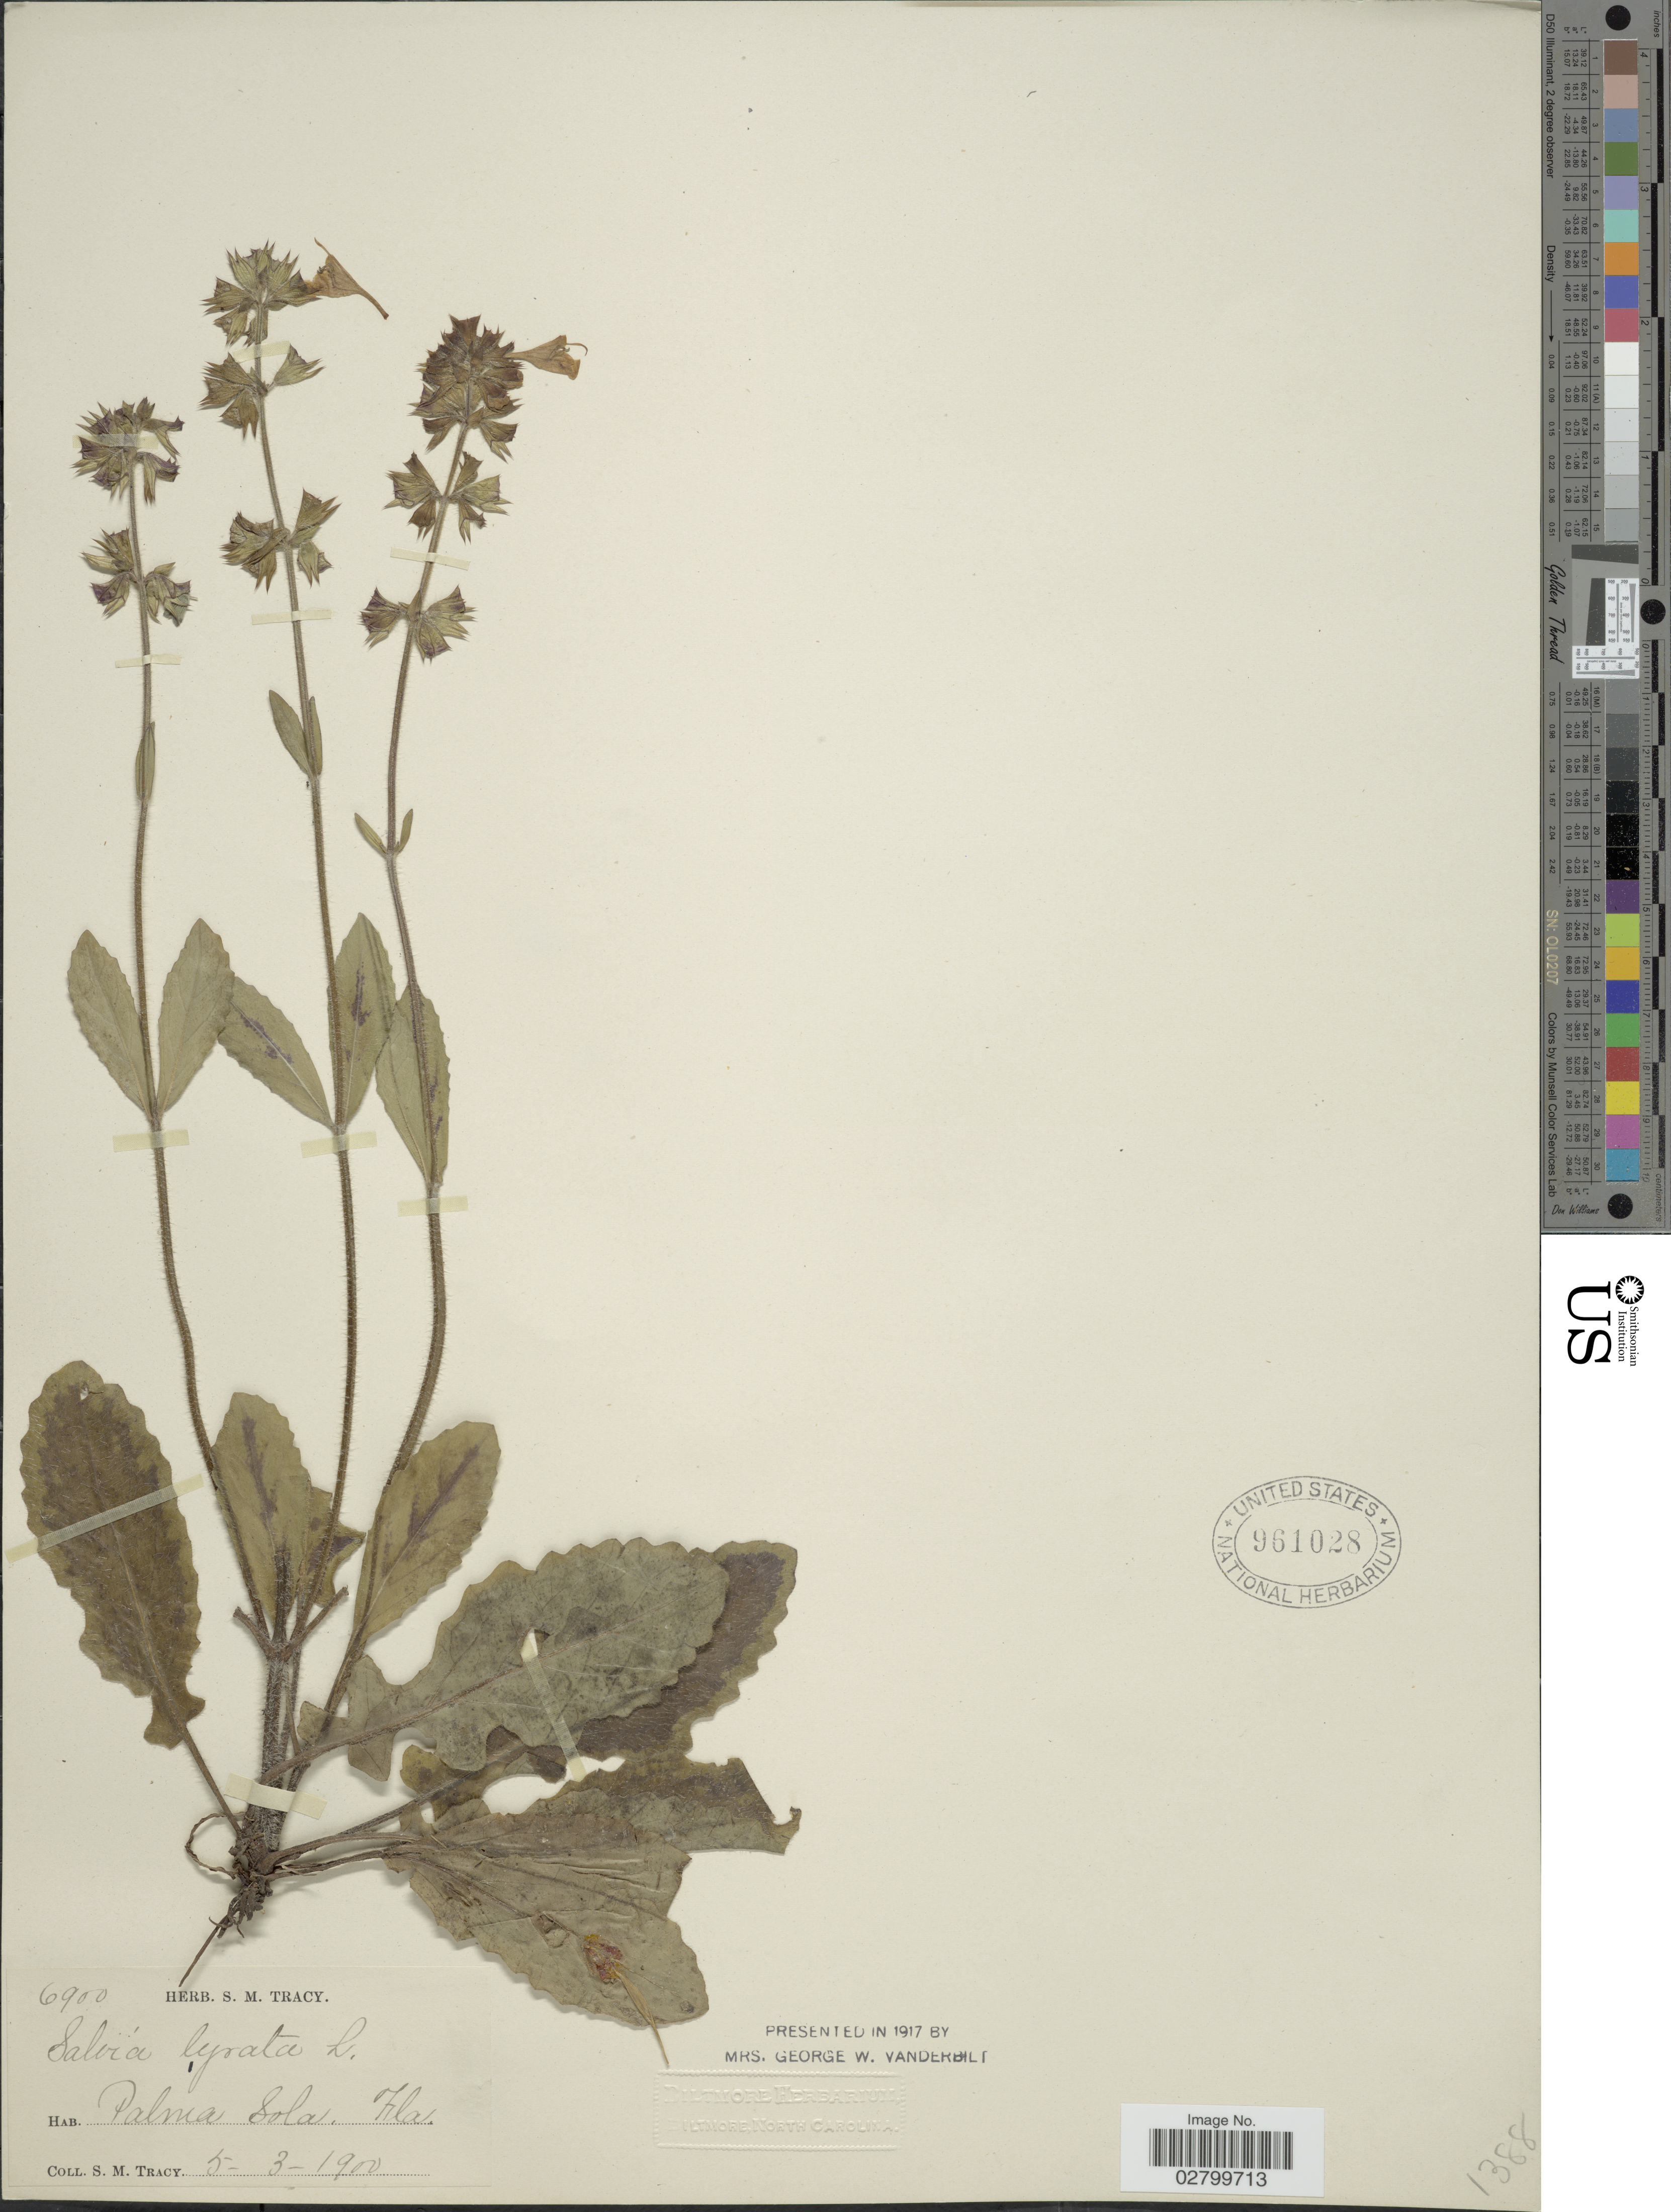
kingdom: Plantae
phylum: Tracheophyta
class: Magnoliopsida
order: Lamiales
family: Lamiaceae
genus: Salvia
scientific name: Salvia lyrata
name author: L.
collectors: S. M. Tracy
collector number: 6900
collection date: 1900-05-03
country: United States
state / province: Florida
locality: Palma Sola. Fla.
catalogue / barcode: US 961028